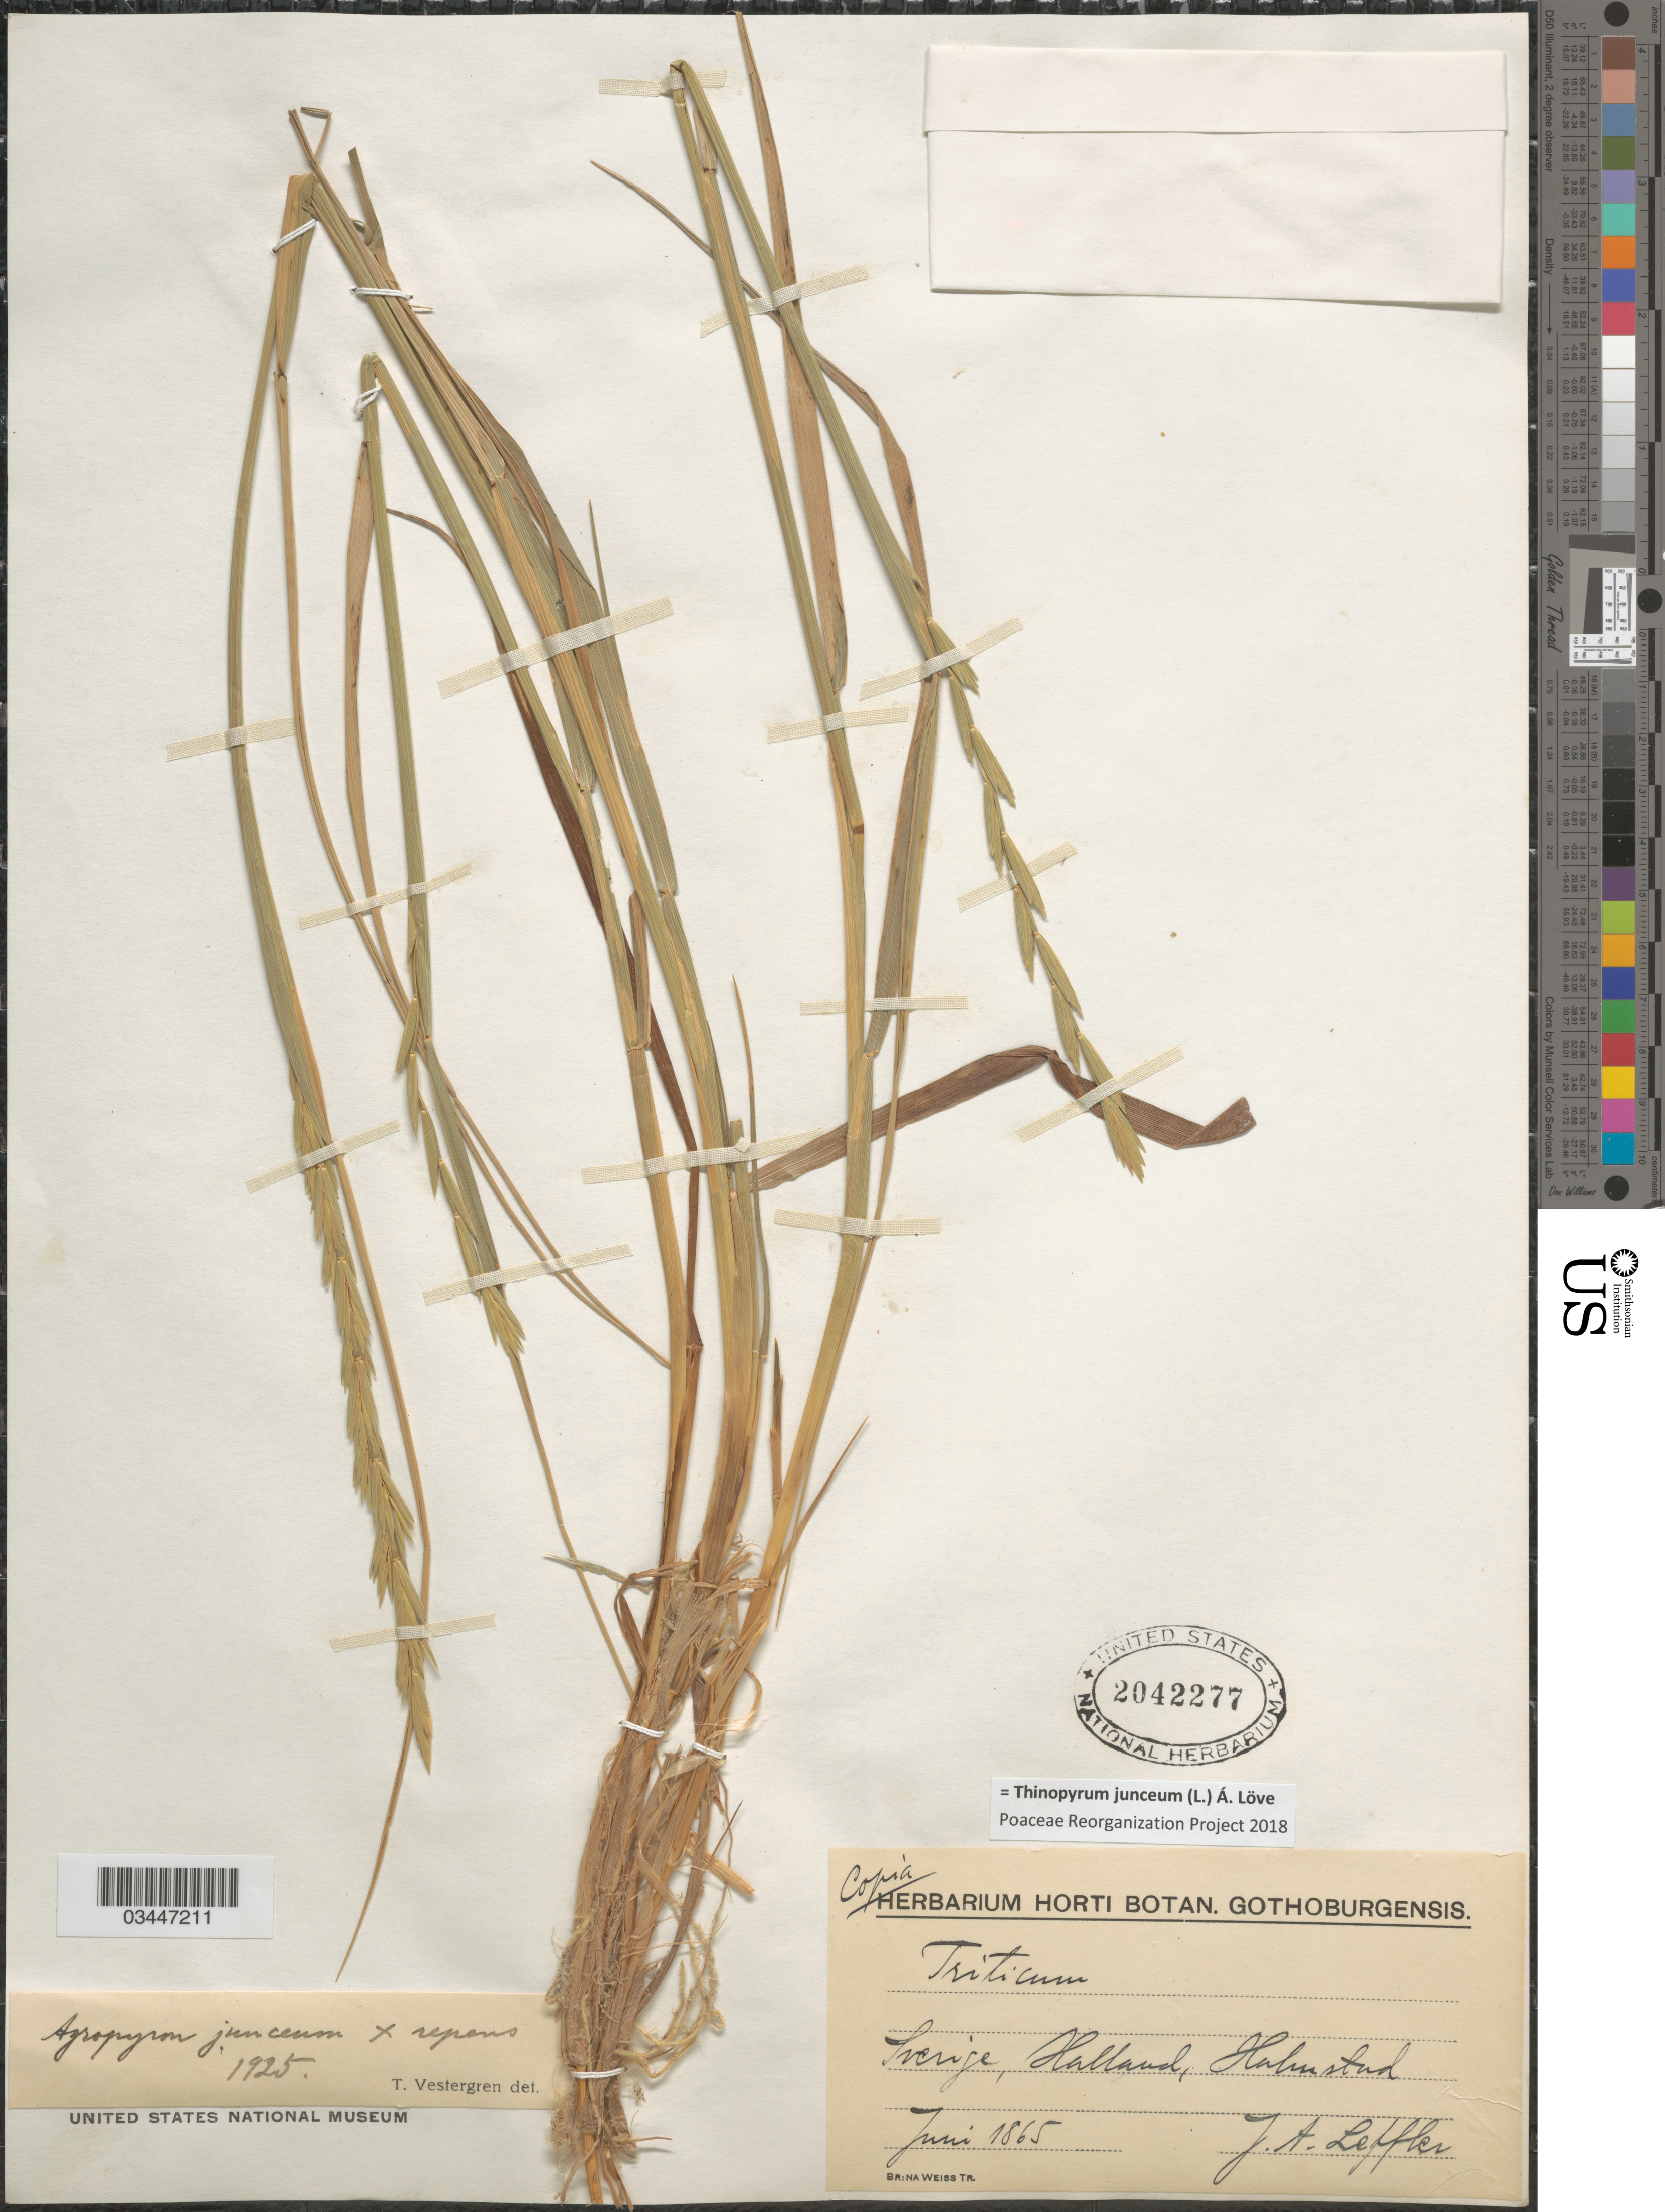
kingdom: Plantae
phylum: Tracheophyta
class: Liliopsida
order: Poales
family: Poaceae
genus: Thinopyrum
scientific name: Thinopyrum junceum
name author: (L.) Á. Löve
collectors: J. Leffler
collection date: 1865-06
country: Sweden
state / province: Halland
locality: Suecige, Halland, Halmstad.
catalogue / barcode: US 2042277